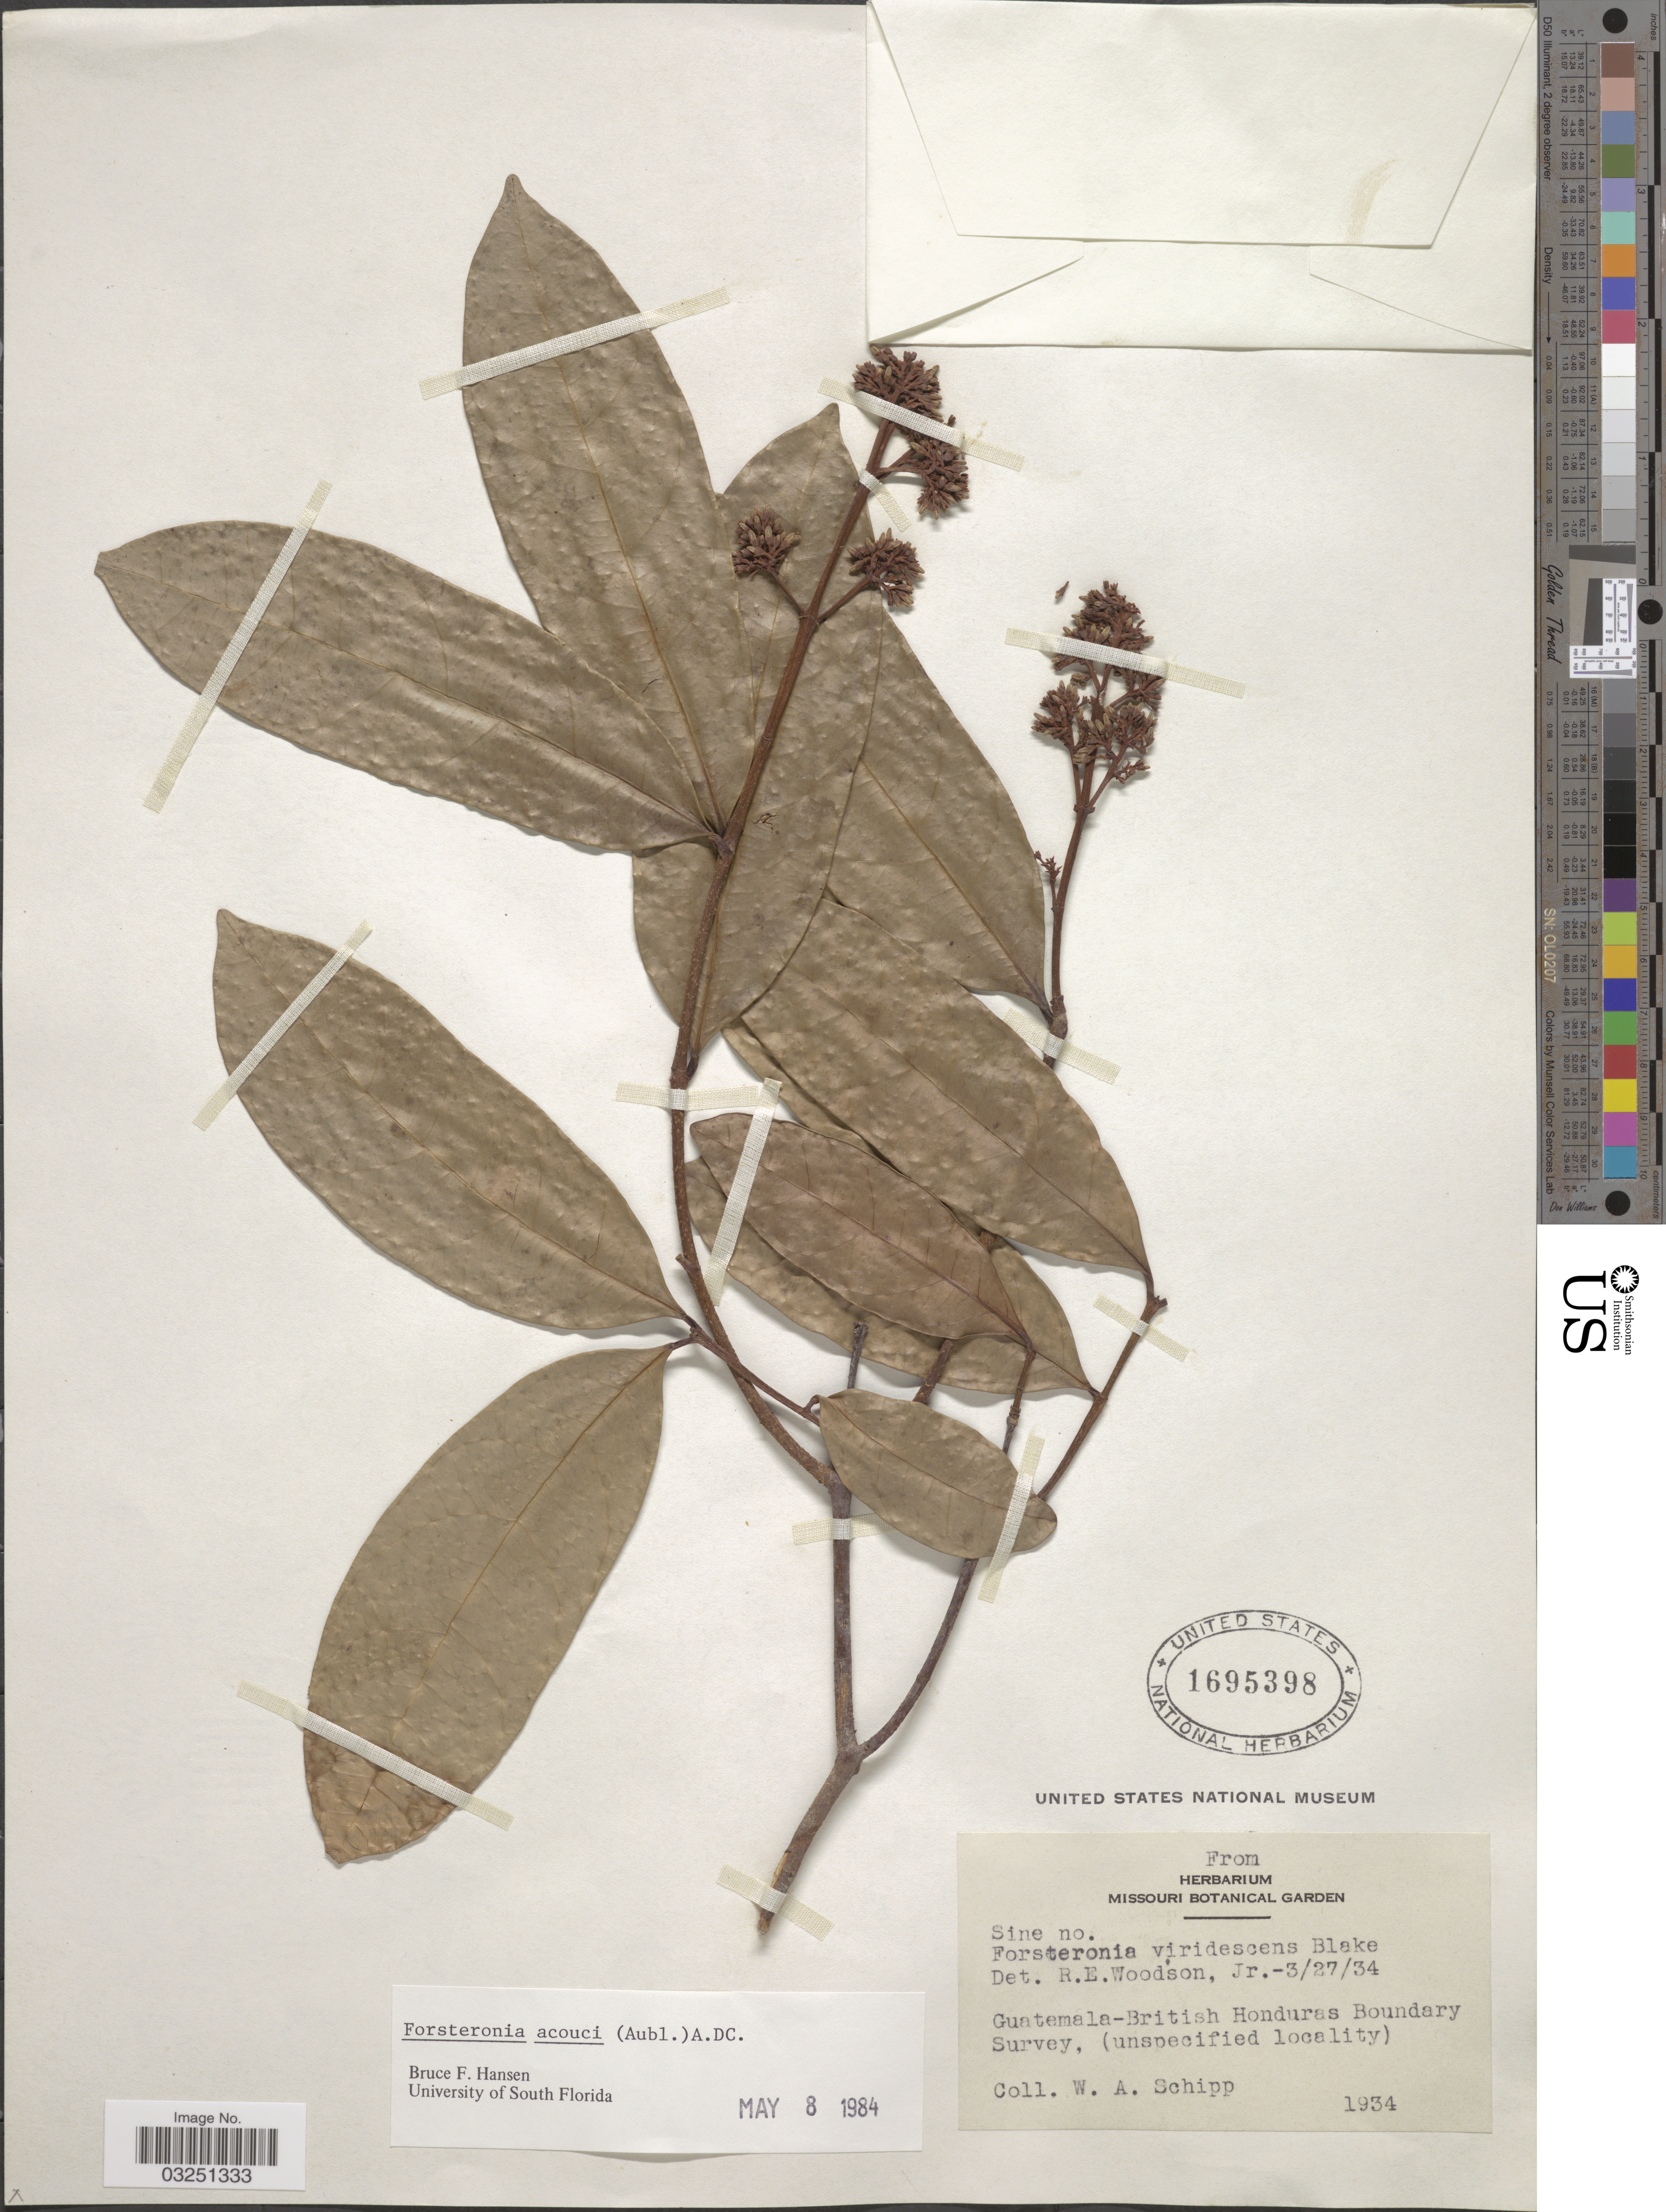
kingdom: Plantae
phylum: Tracheophyta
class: Magnoliopsida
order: Gentianales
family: Apocynaceae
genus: Forsteronia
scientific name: Forsteronia acouci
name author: (Aubl.) A. DC.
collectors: W. Schipp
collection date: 1934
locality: Guatemala-British Honduras Boundary Survey.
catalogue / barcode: US 1695398